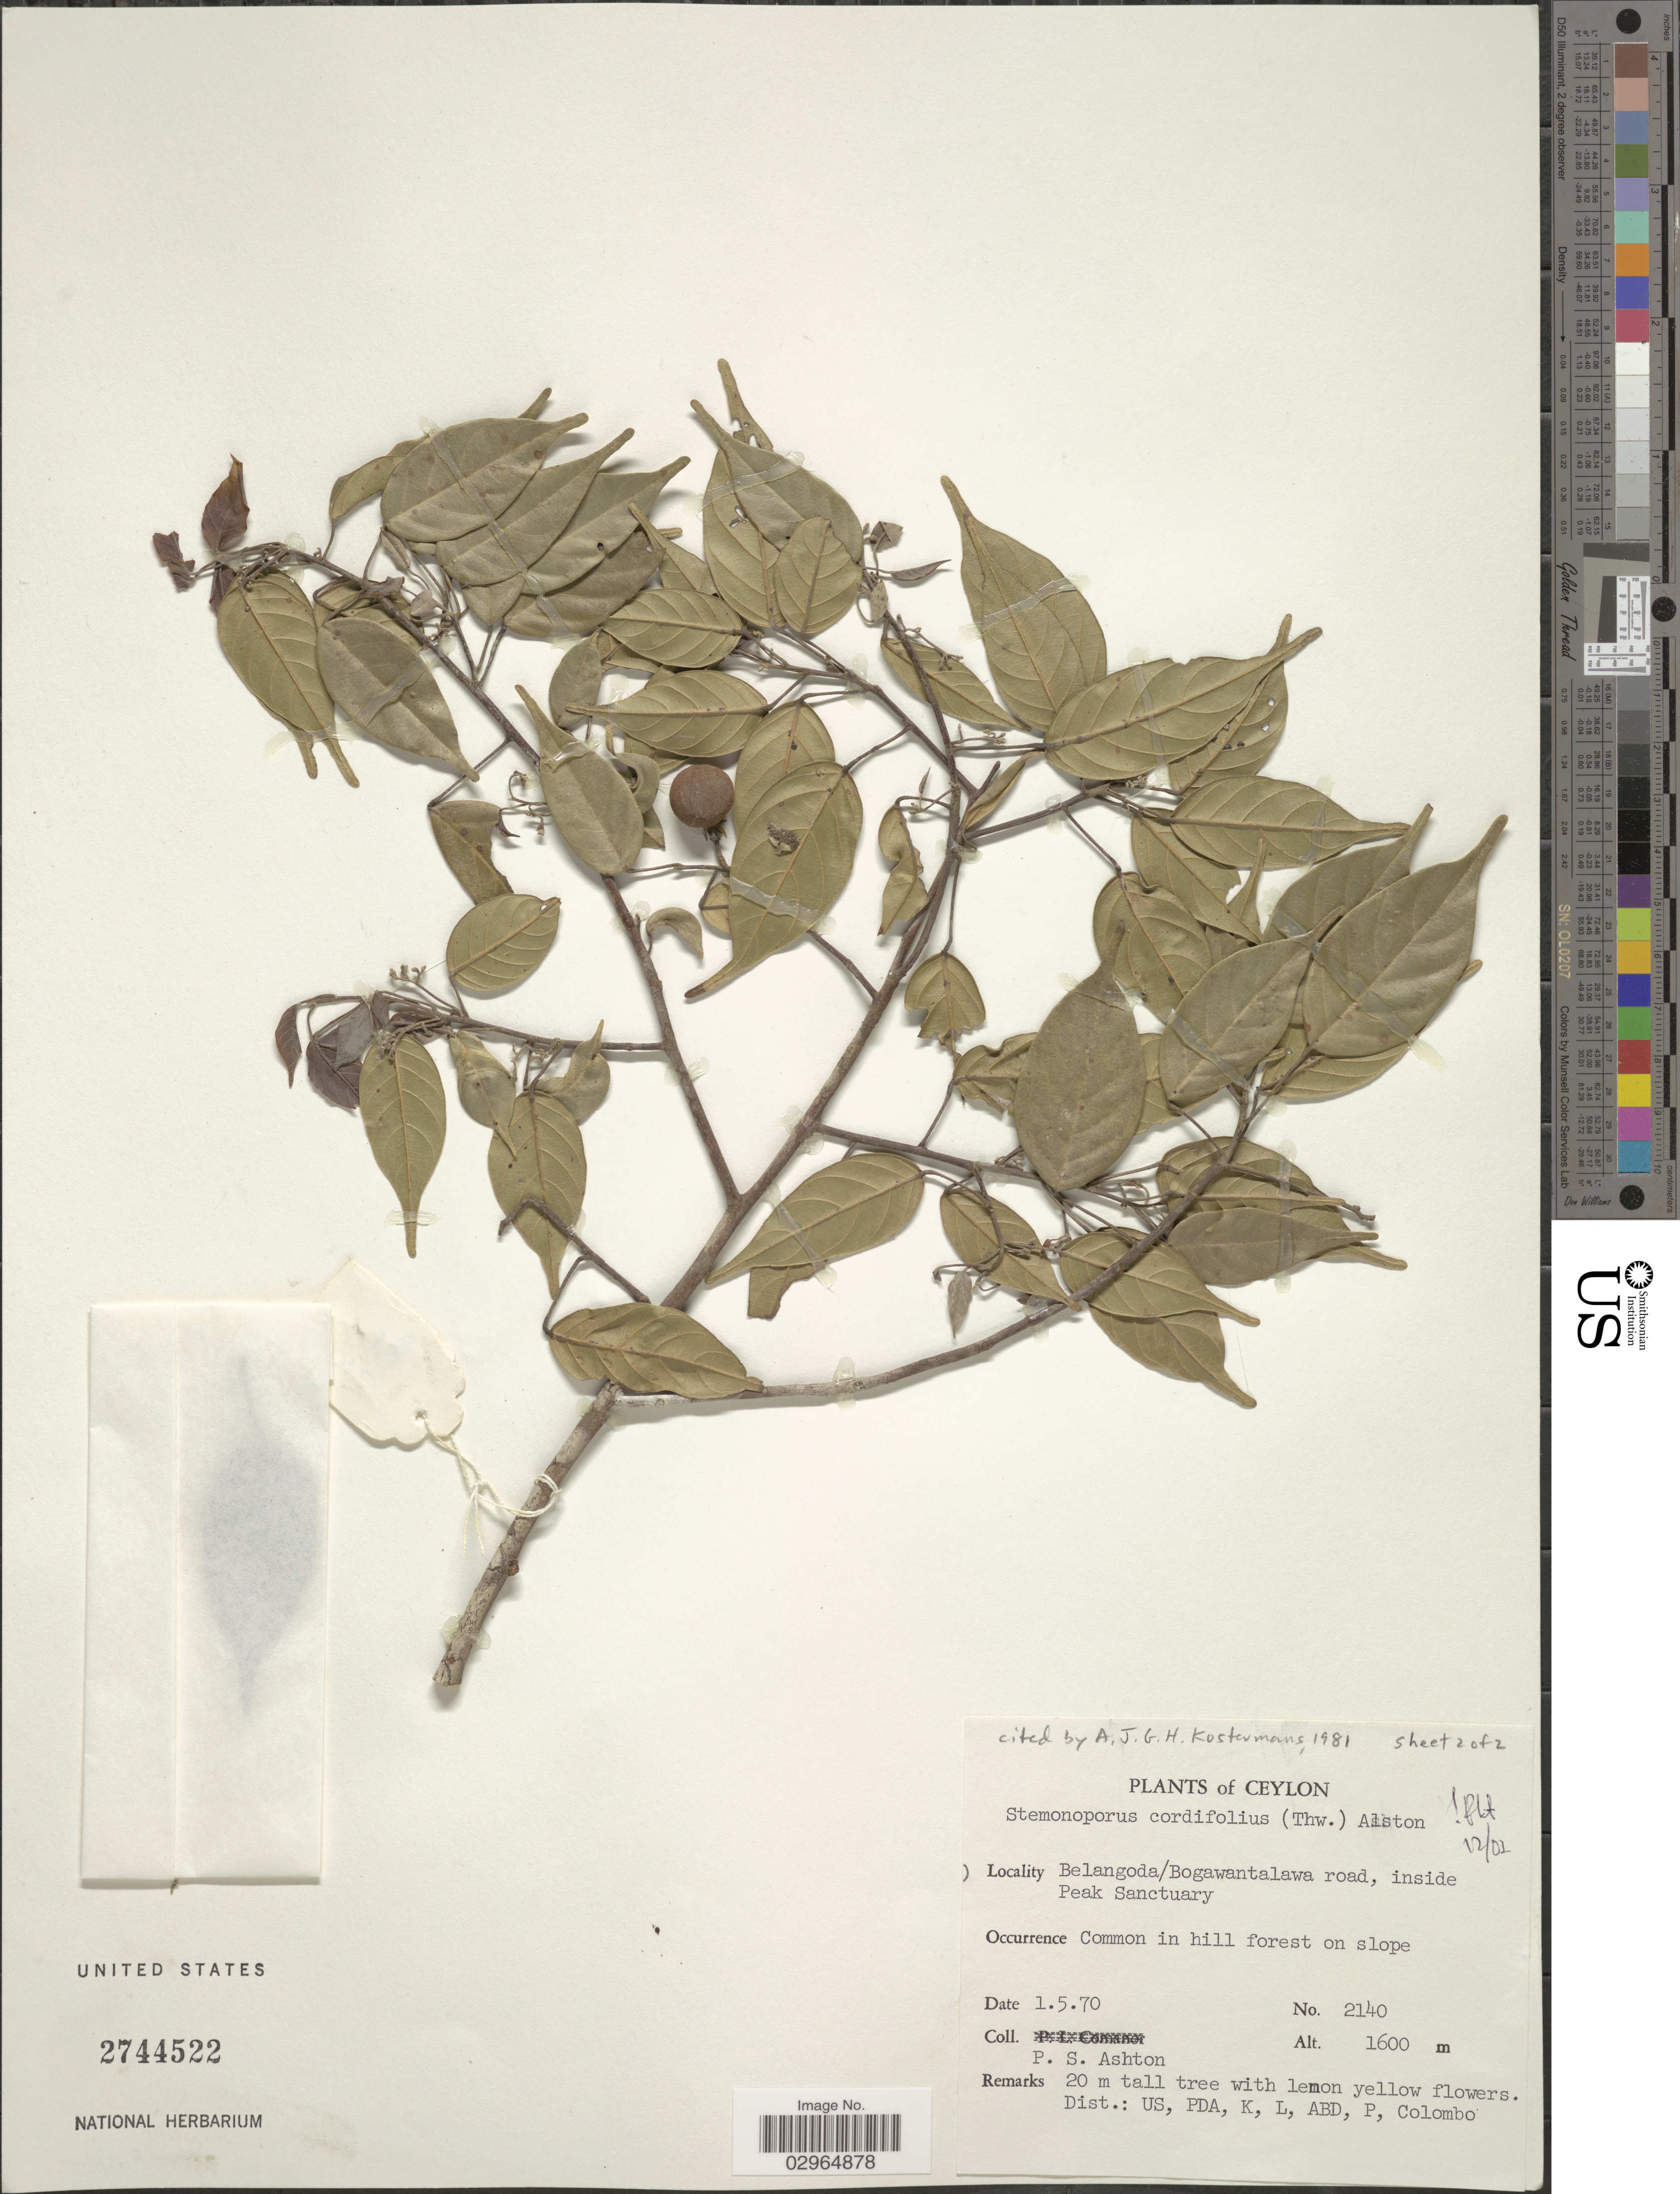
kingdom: Plantae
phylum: Tracheophyta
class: Magnoliopsida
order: Malvales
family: Dipterocarpaceae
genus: Stemonoporus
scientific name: Stemonoporus cordifolius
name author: (Thwaites) Alston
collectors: P. S. Ashton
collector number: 2140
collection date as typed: Transcribed d/m/y: 1/5/70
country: Sri Lanka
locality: Ceylon. Balangoda/Bogawantalawa road, inside Peak Sanctuary.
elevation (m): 1600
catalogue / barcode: US 2744522